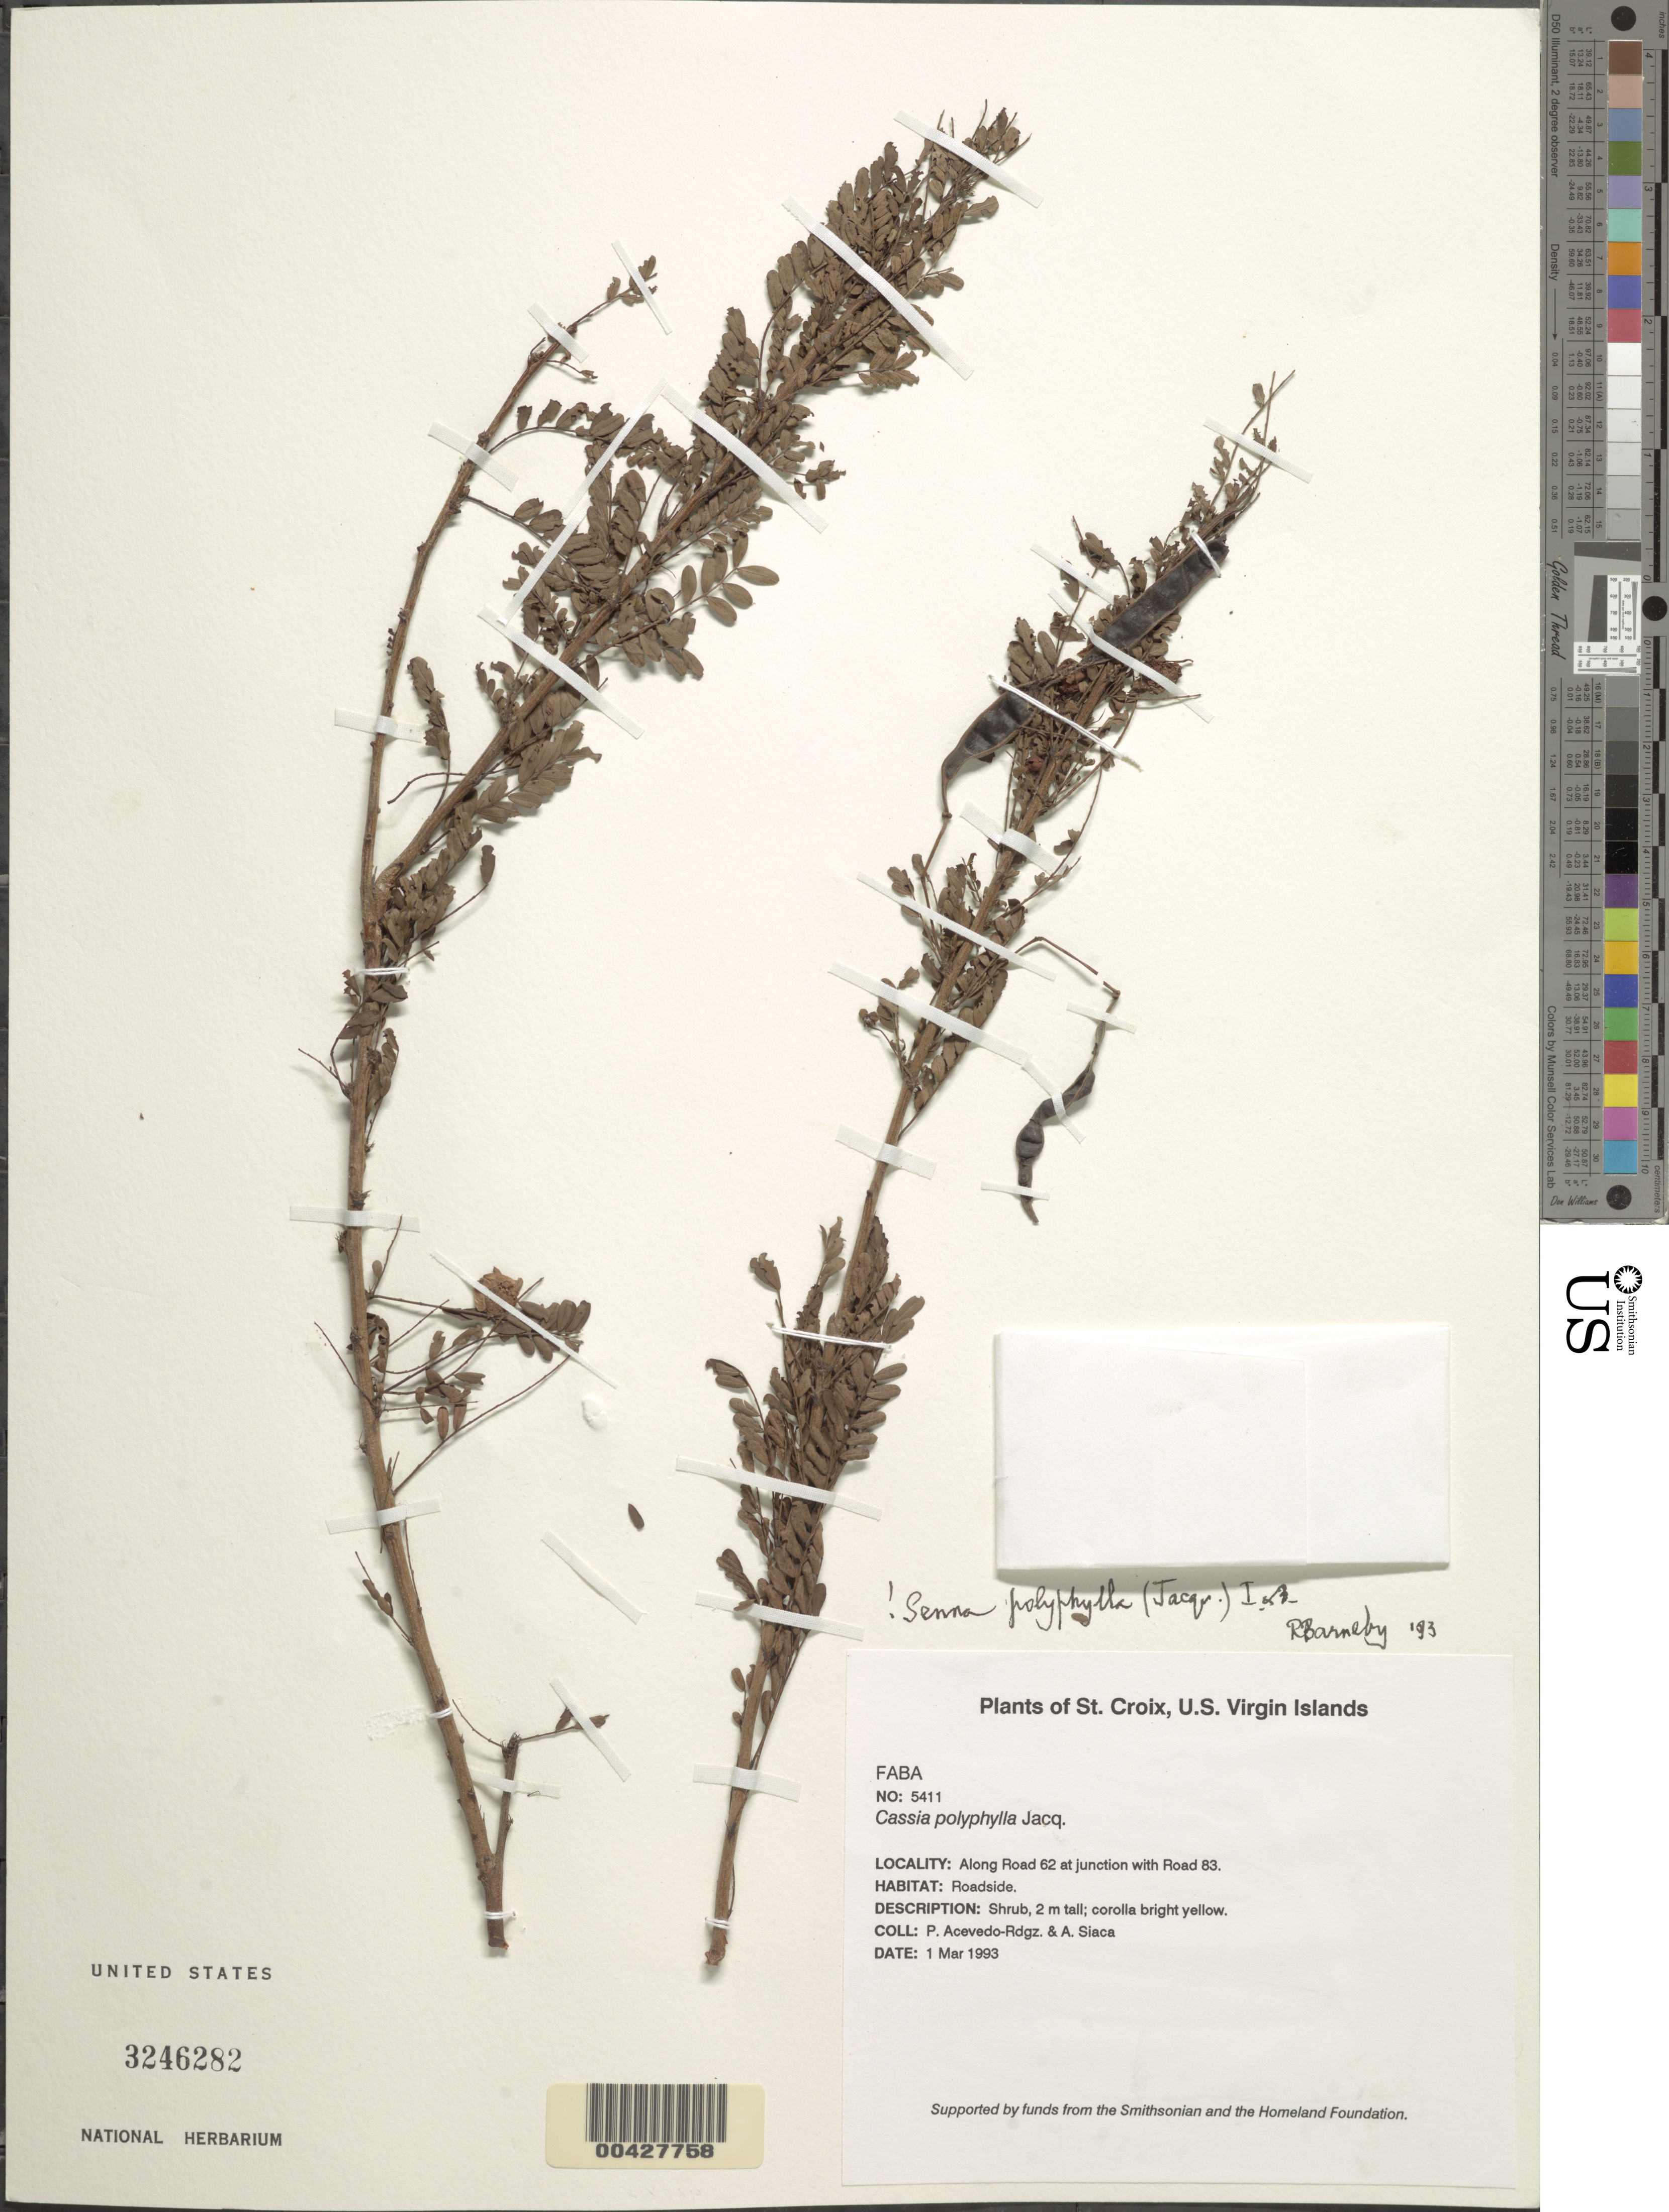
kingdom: Plantae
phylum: Tracheophyta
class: Magnoliopsida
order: Fabales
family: Fabaceae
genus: Senna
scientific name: Senna polyphylla var. polyphylla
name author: (Jacq.) H.S. Irwin & Barneby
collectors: P. Acevedo-Rodr. & A. Siaca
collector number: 5411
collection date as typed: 01 Mar 1993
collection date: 1993-03-01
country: U.S. Virgin Islands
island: St. Croix Island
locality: Along road 62 junction with road 83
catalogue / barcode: US 3246282